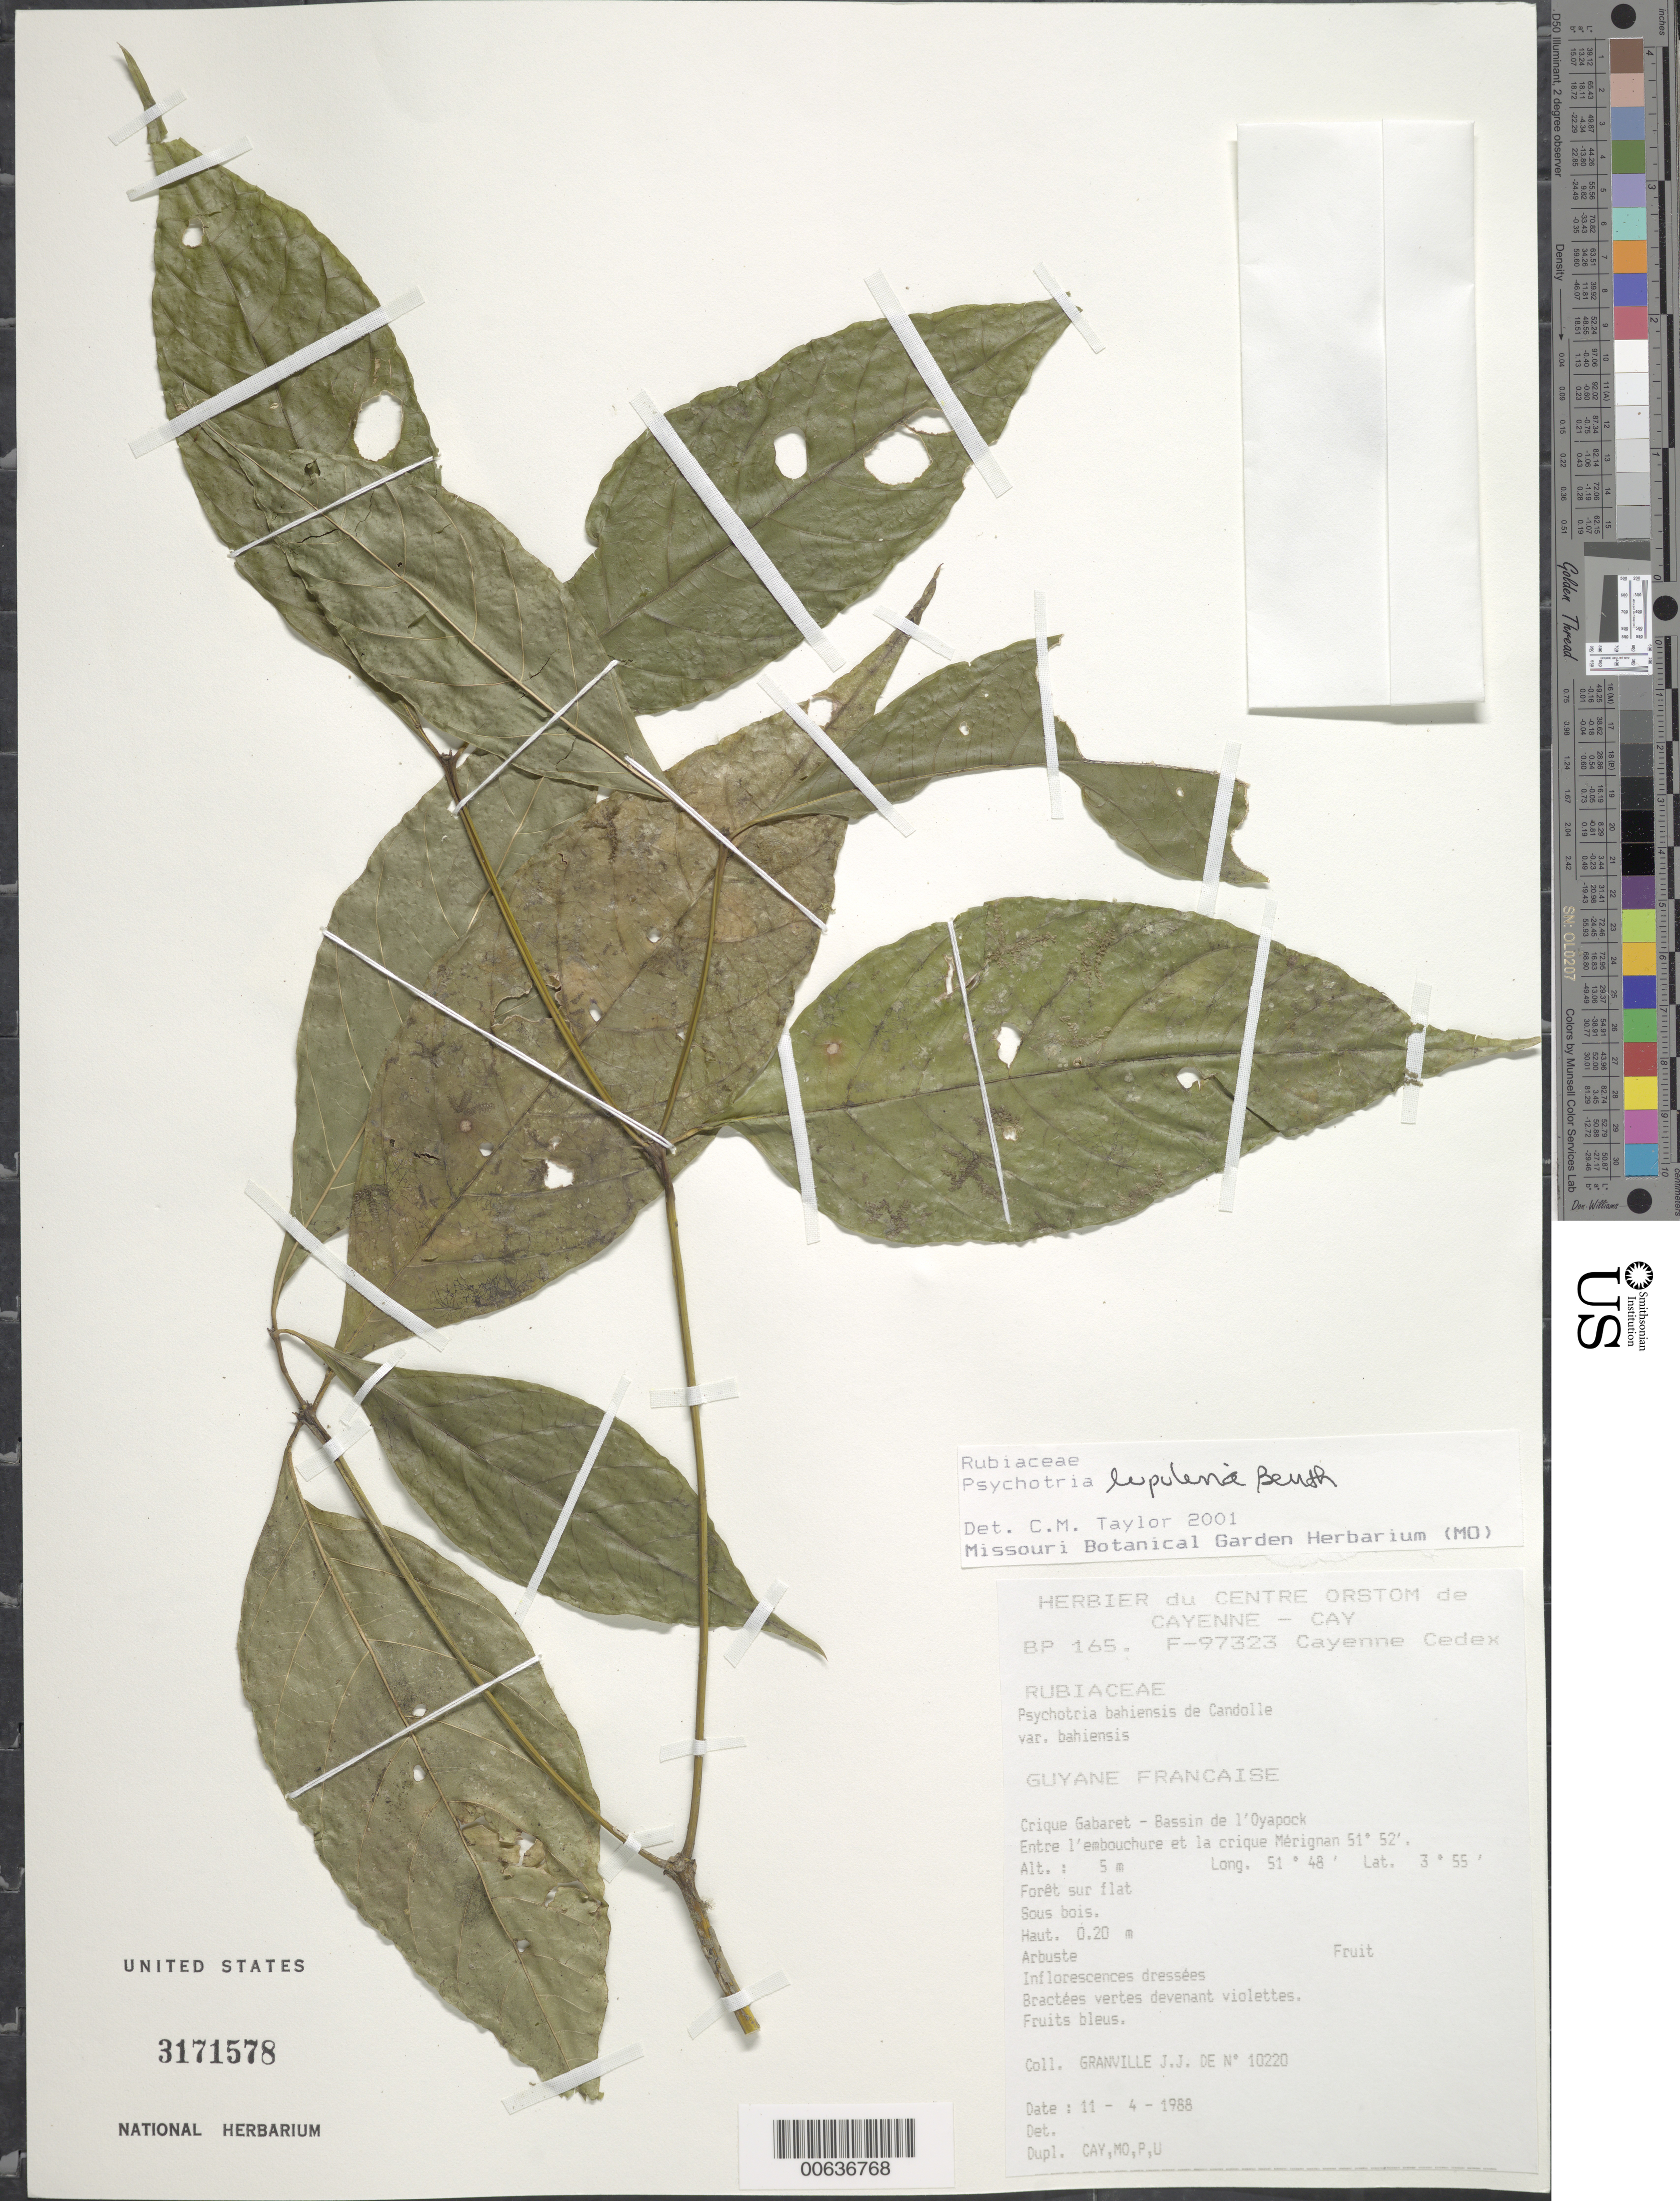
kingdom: Plantae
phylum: Tracheophyta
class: Magnoliopsida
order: Gentianales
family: Rubiaceae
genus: Palicourea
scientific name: Palicourea justiciifolia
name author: (Rudge) Delprete & J.H. Kirkbr.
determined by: Kirkbride, J. H., Jr.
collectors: J.-J. de Granville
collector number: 10220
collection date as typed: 11-Apr-88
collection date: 1988-04-11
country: French Guiana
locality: Crique Gabaret, Bassin de l'Oyapock; entre l'embouchure et la crique Merignan 51º52'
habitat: Forêt sur flat, sous bois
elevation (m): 5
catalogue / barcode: US 3171578